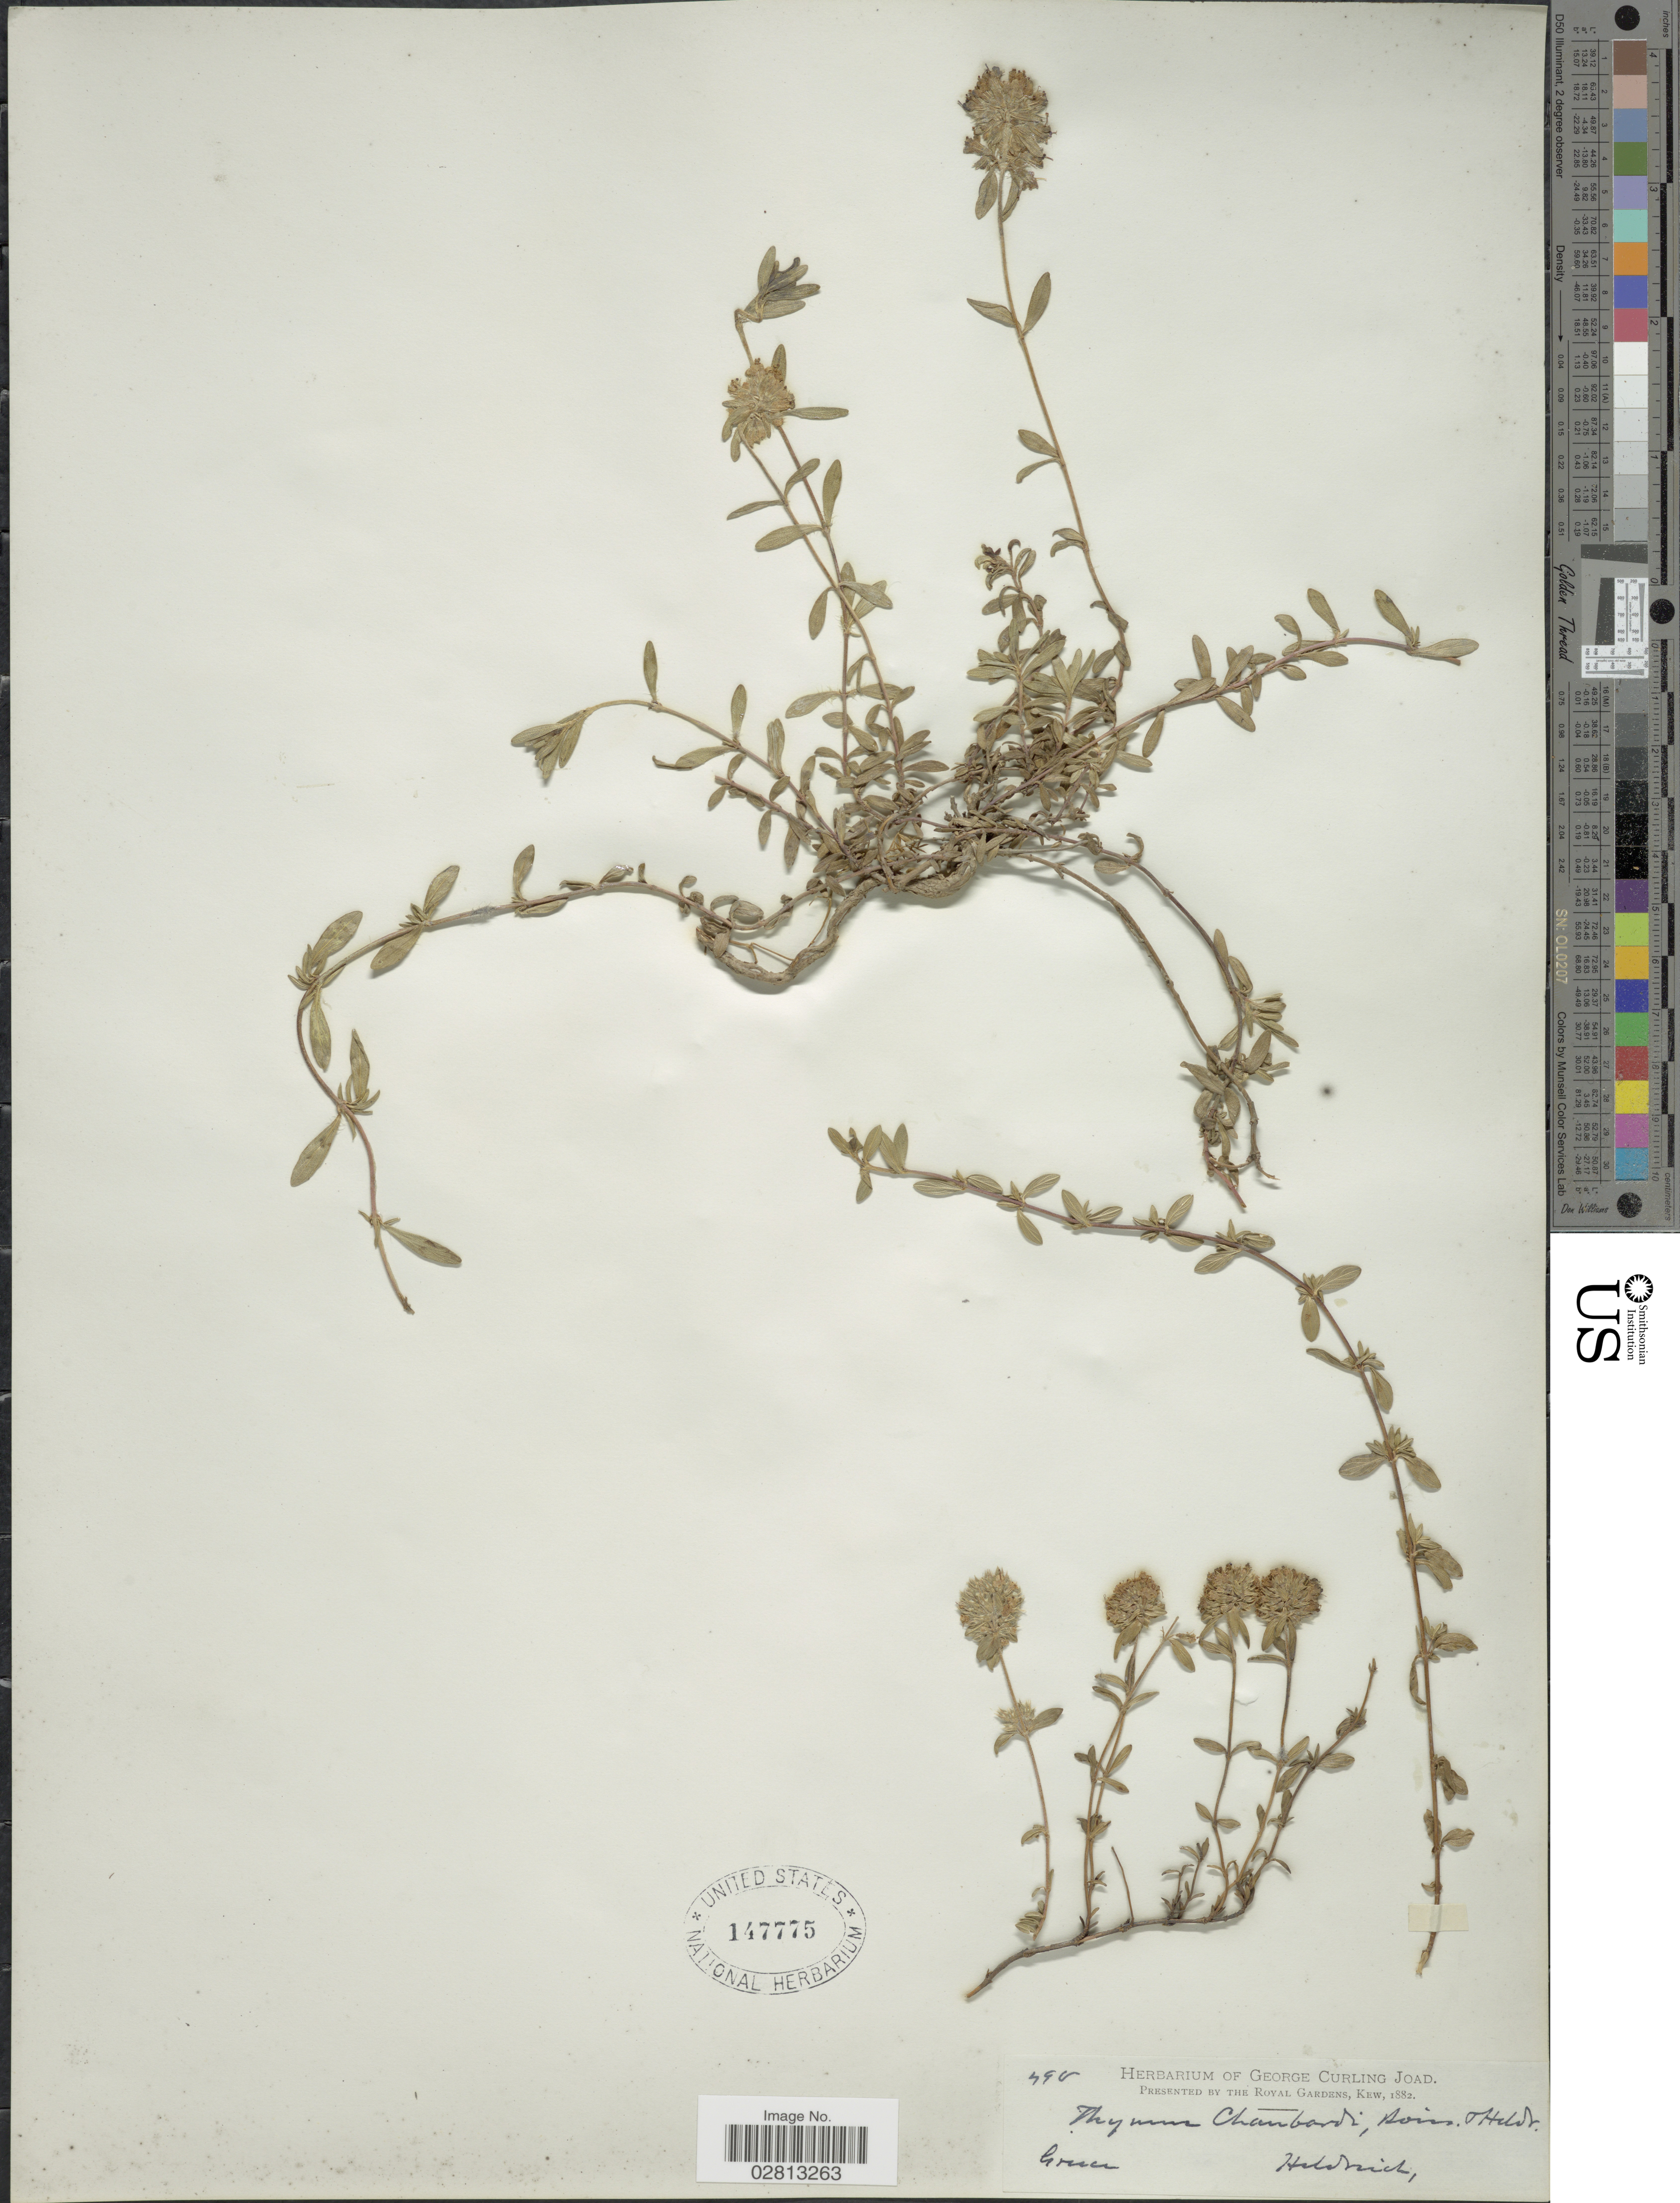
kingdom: Plantae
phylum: Tracheophyta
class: Magnoliopsida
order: Lamiales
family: Lamiaceae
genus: Thymus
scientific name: Thymus chaubardii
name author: (Rchb. f.) Čelak.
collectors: Heldreich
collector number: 490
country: Greece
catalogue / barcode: US 147775